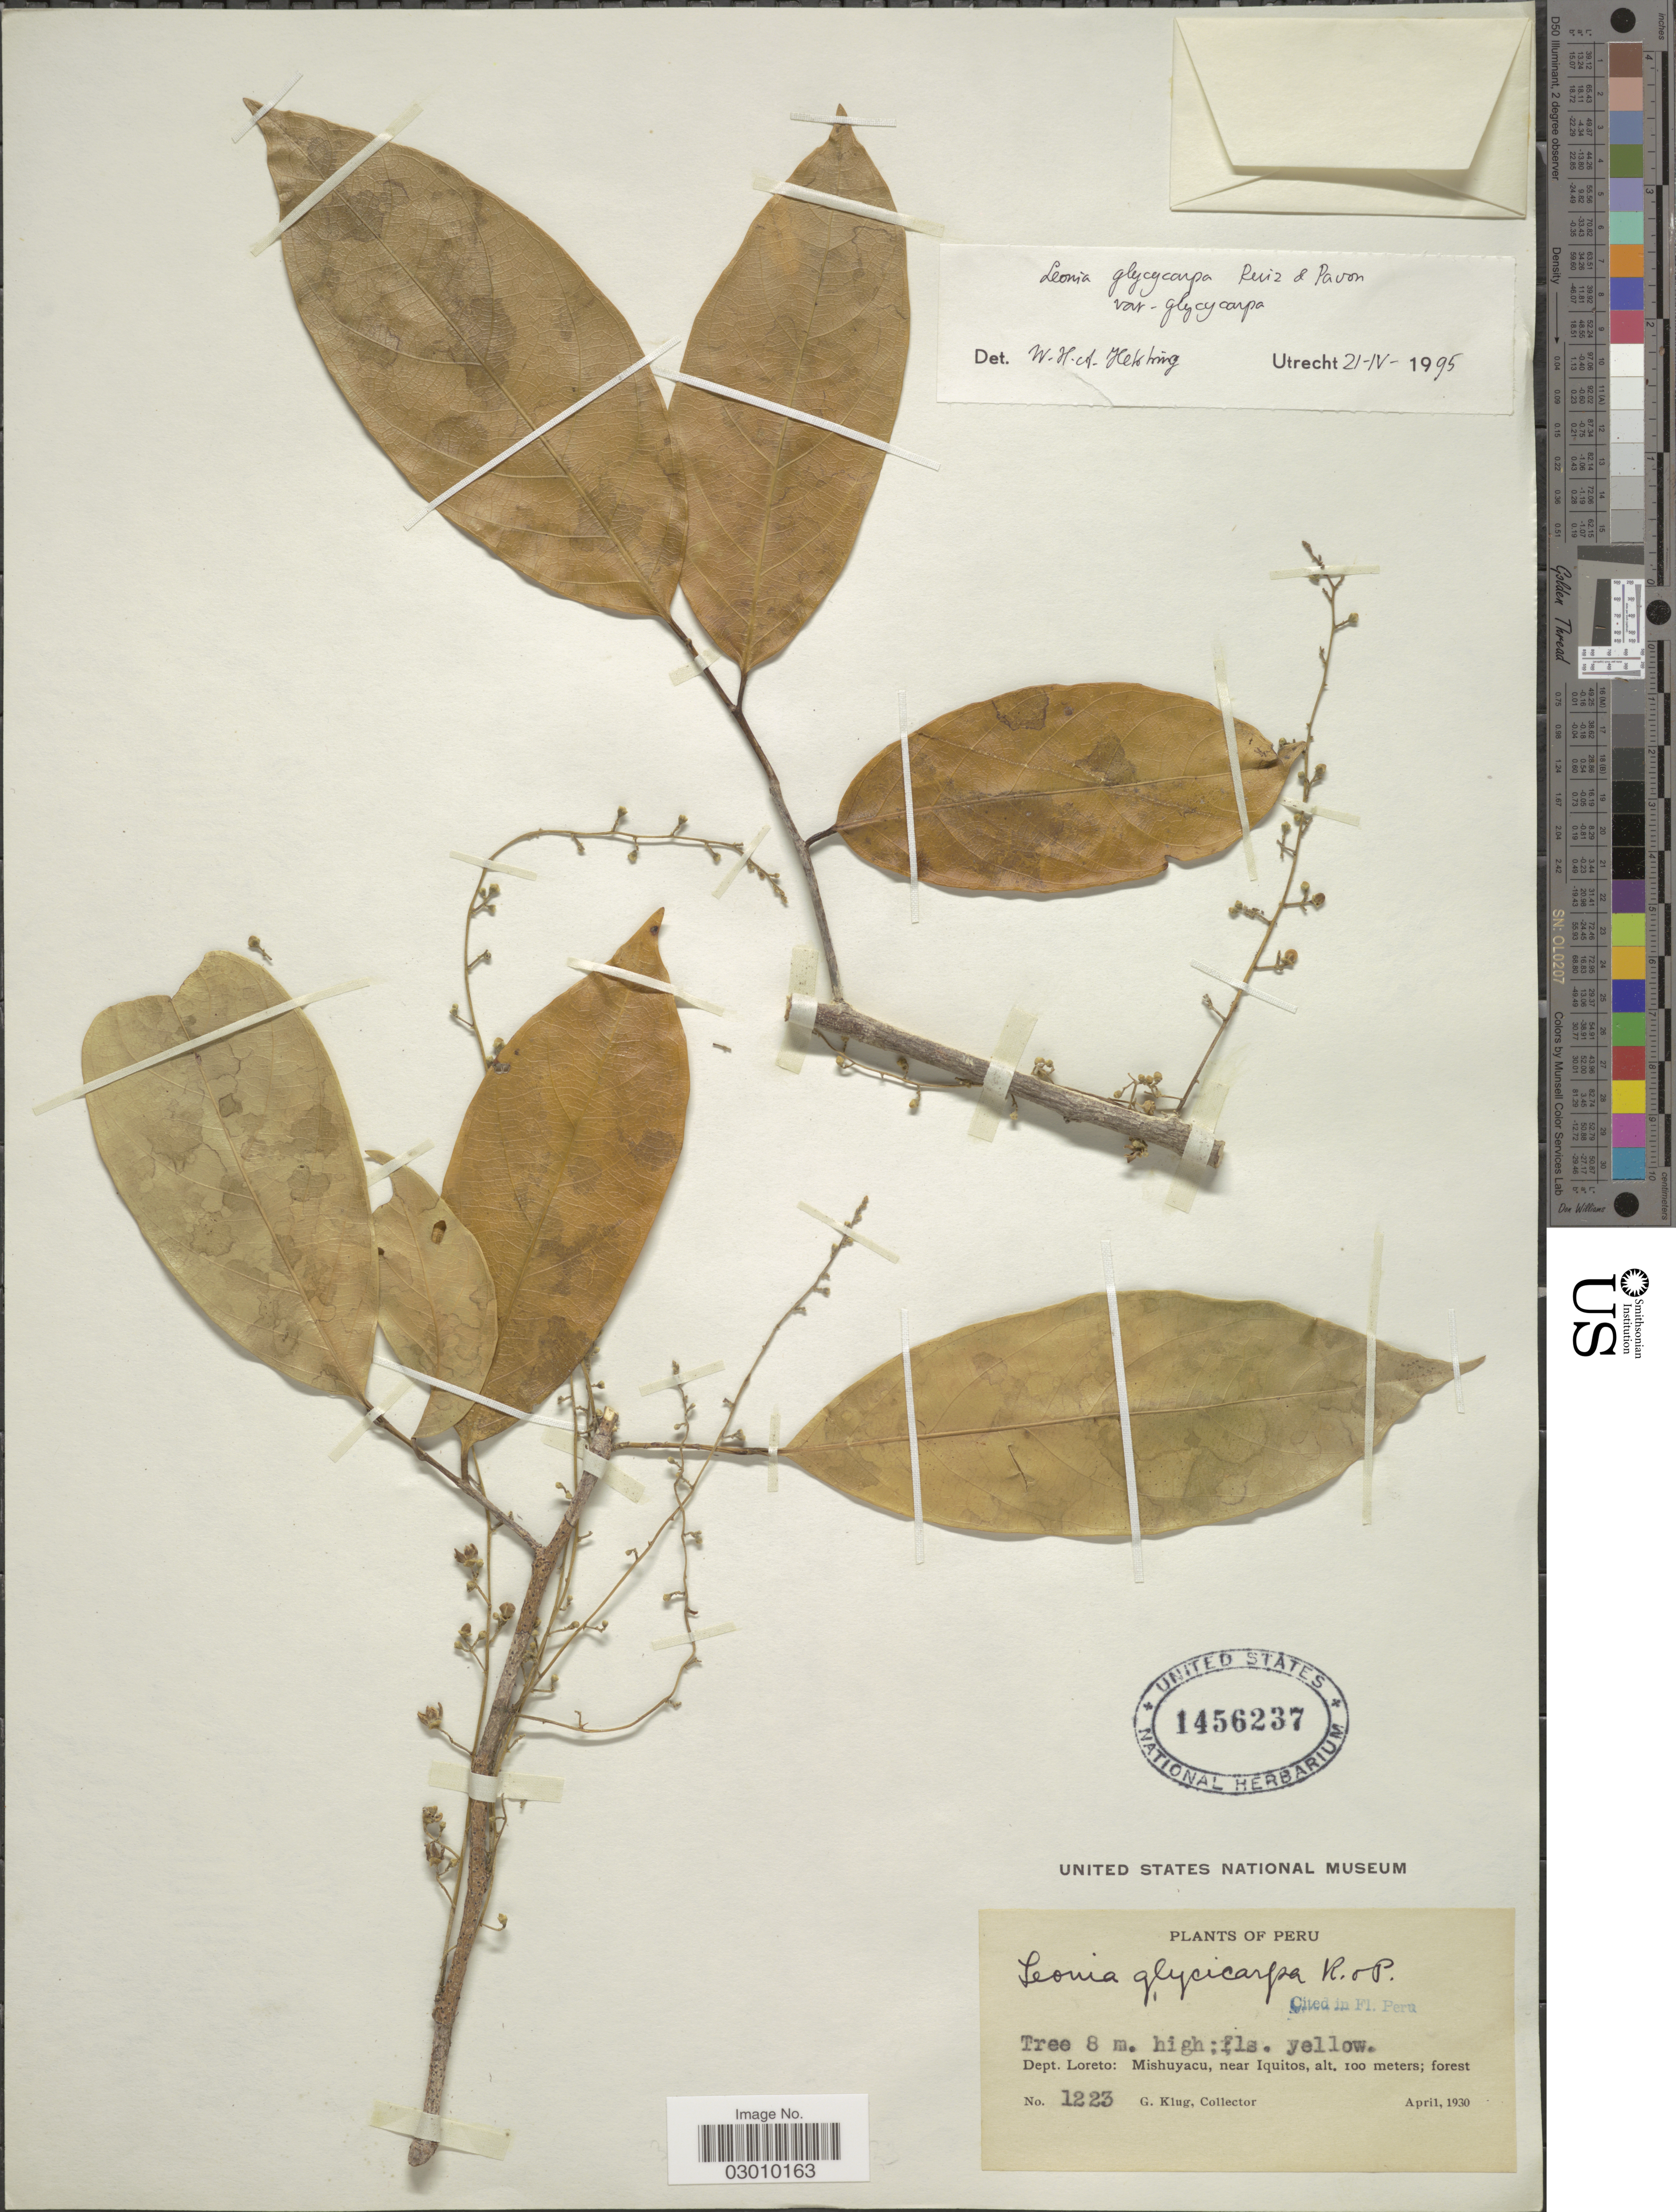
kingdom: Plantae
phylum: Tracheophyta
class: Magnoliopsida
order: Malpighiales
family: Violaceae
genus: Leonia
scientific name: Leonia glycycarpa var. racemosa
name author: (Mart.) L.B. Sm. & A. Fernández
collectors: G. Klug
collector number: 1223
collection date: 1930-04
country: Peru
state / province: Loreto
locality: Dept. Loreto: Mishuyacu, near Iquitos.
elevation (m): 100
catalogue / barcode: US 1456237